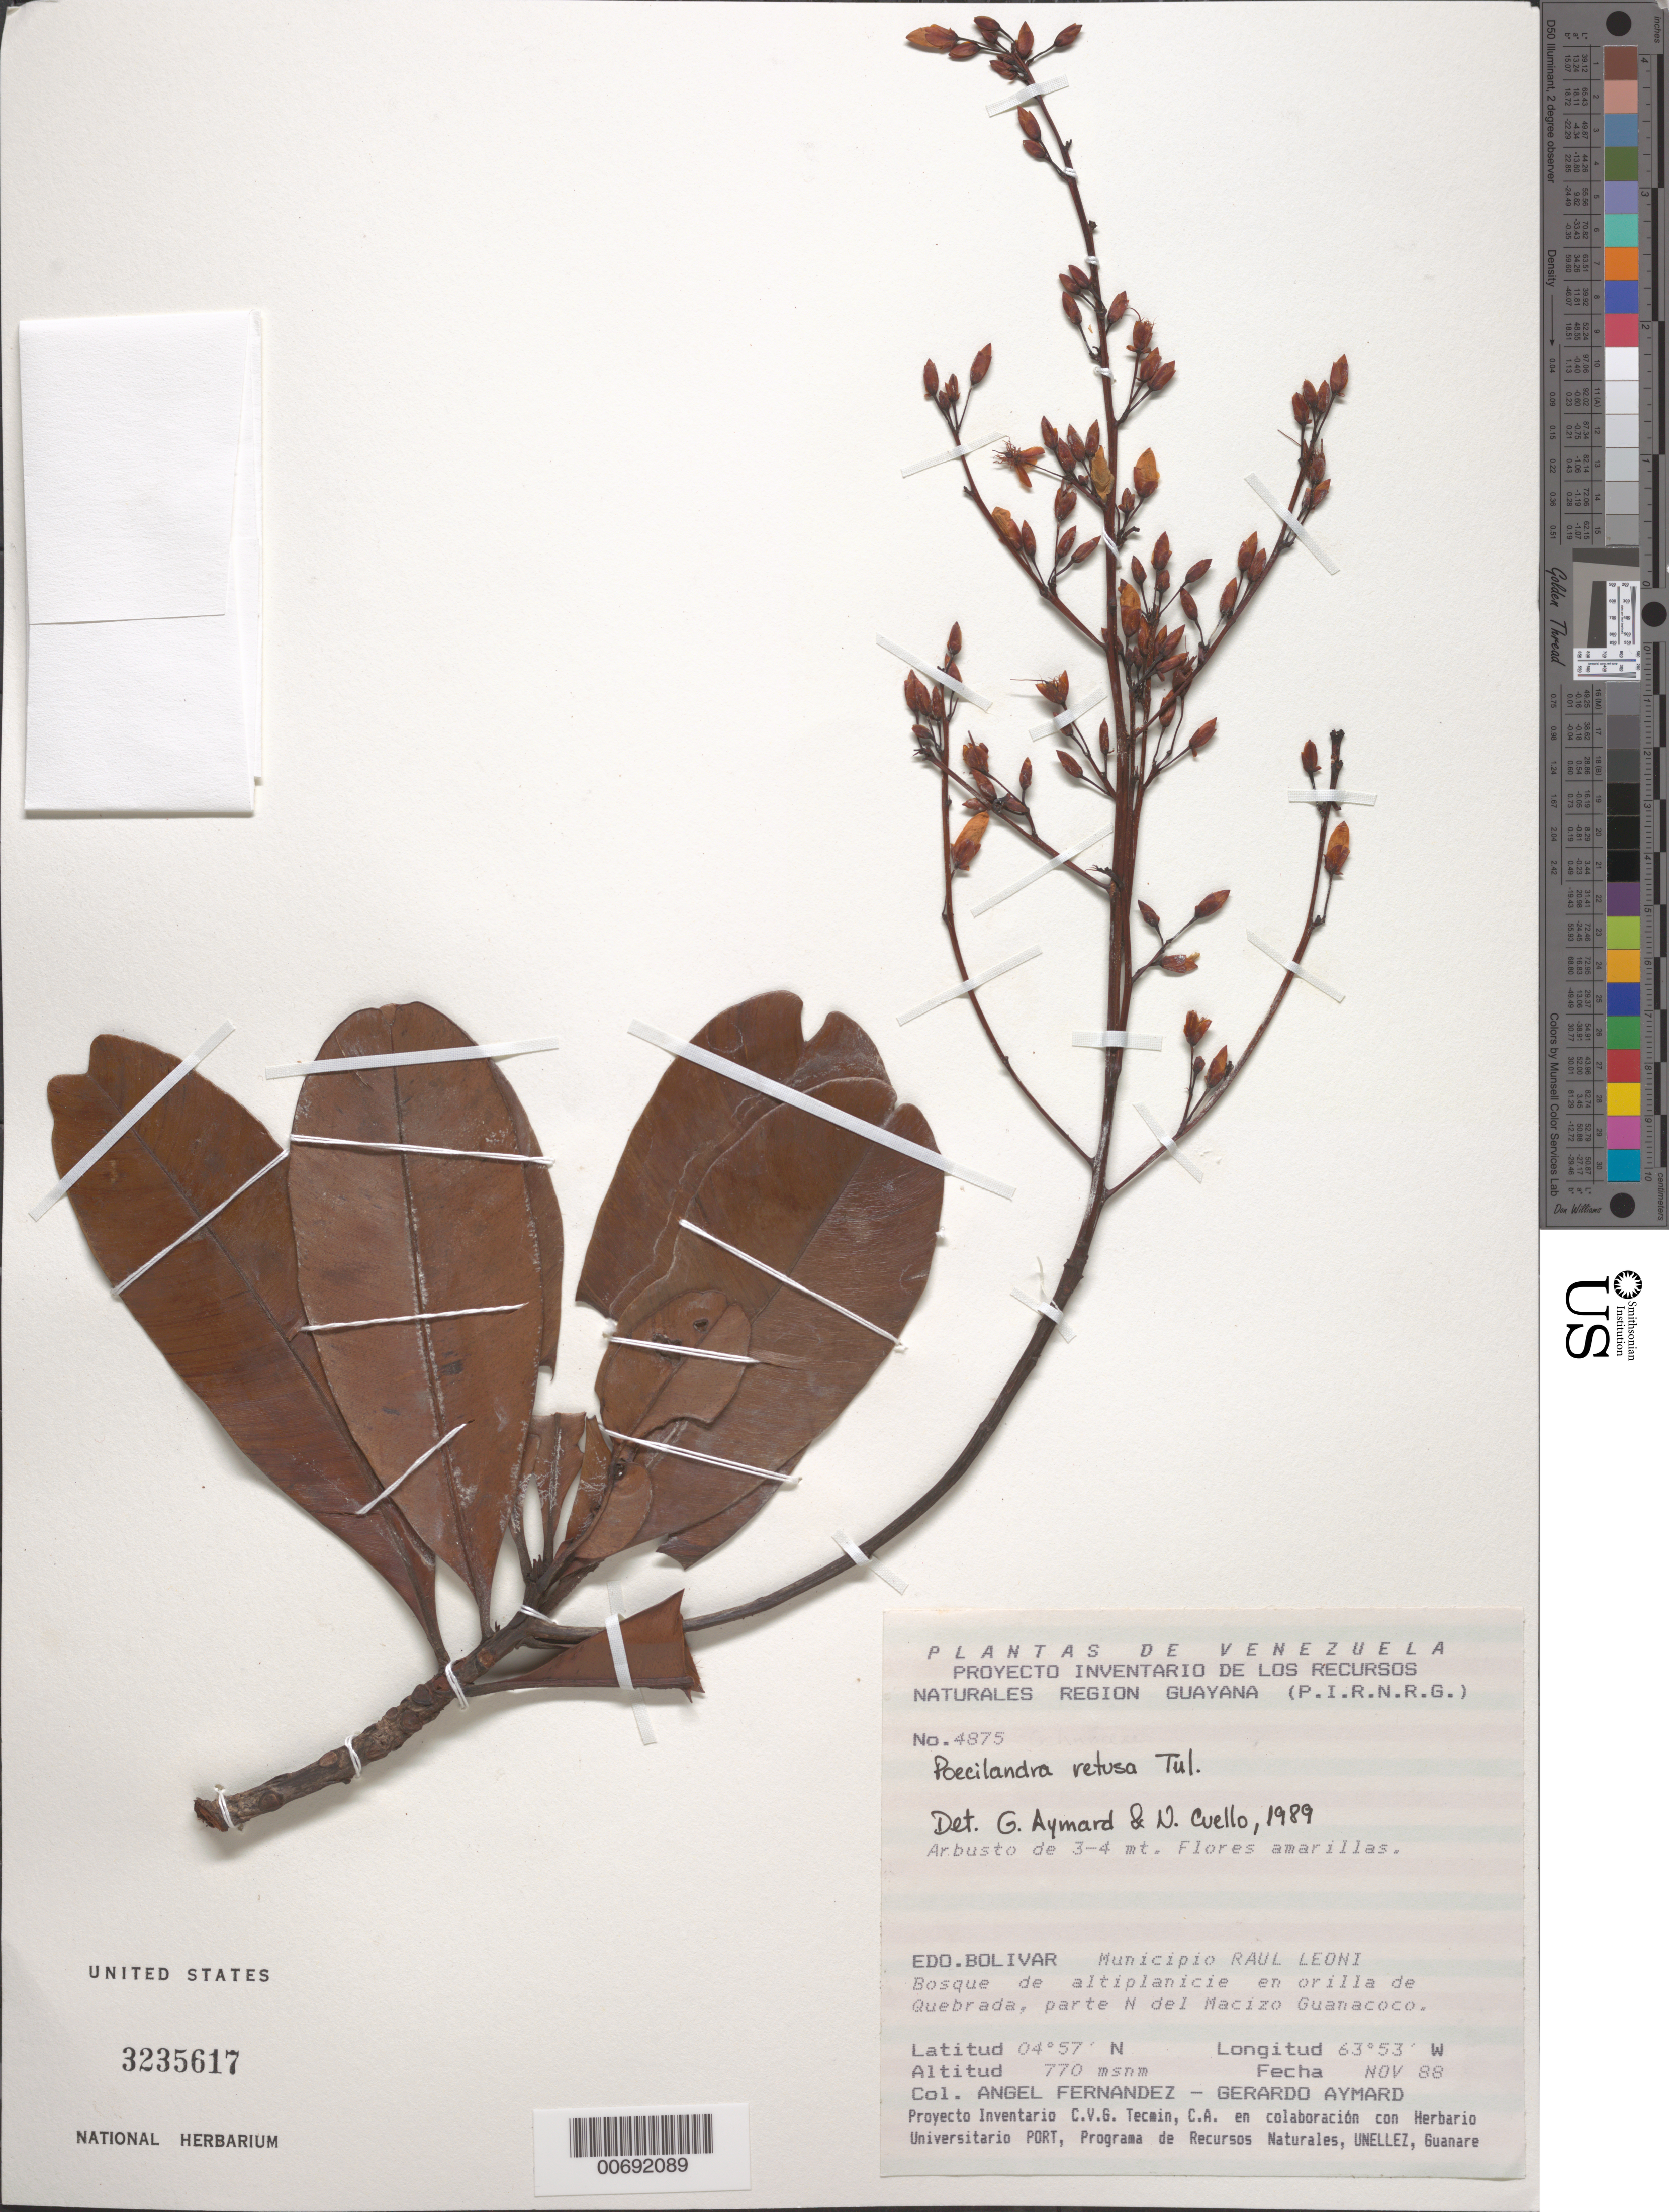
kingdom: Plantae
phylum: Tracheophyta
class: Magnoliopsida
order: Malpighiales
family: Ochnaceae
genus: Poecilandra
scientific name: Poecilandra retusa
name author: Tul.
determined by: Aymard C., G. A.; Cuello, Nidia L.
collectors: A. Fernández & G. A. Aymard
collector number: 4875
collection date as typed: Nov-88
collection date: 1988-11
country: Venezuela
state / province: Bolívar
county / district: Angostura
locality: Mun. Raúl Leoni [=Angostura], N del Macizo Guanacoco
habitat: High plateau forest in gorge border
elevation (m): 770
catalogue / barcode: US 3235617